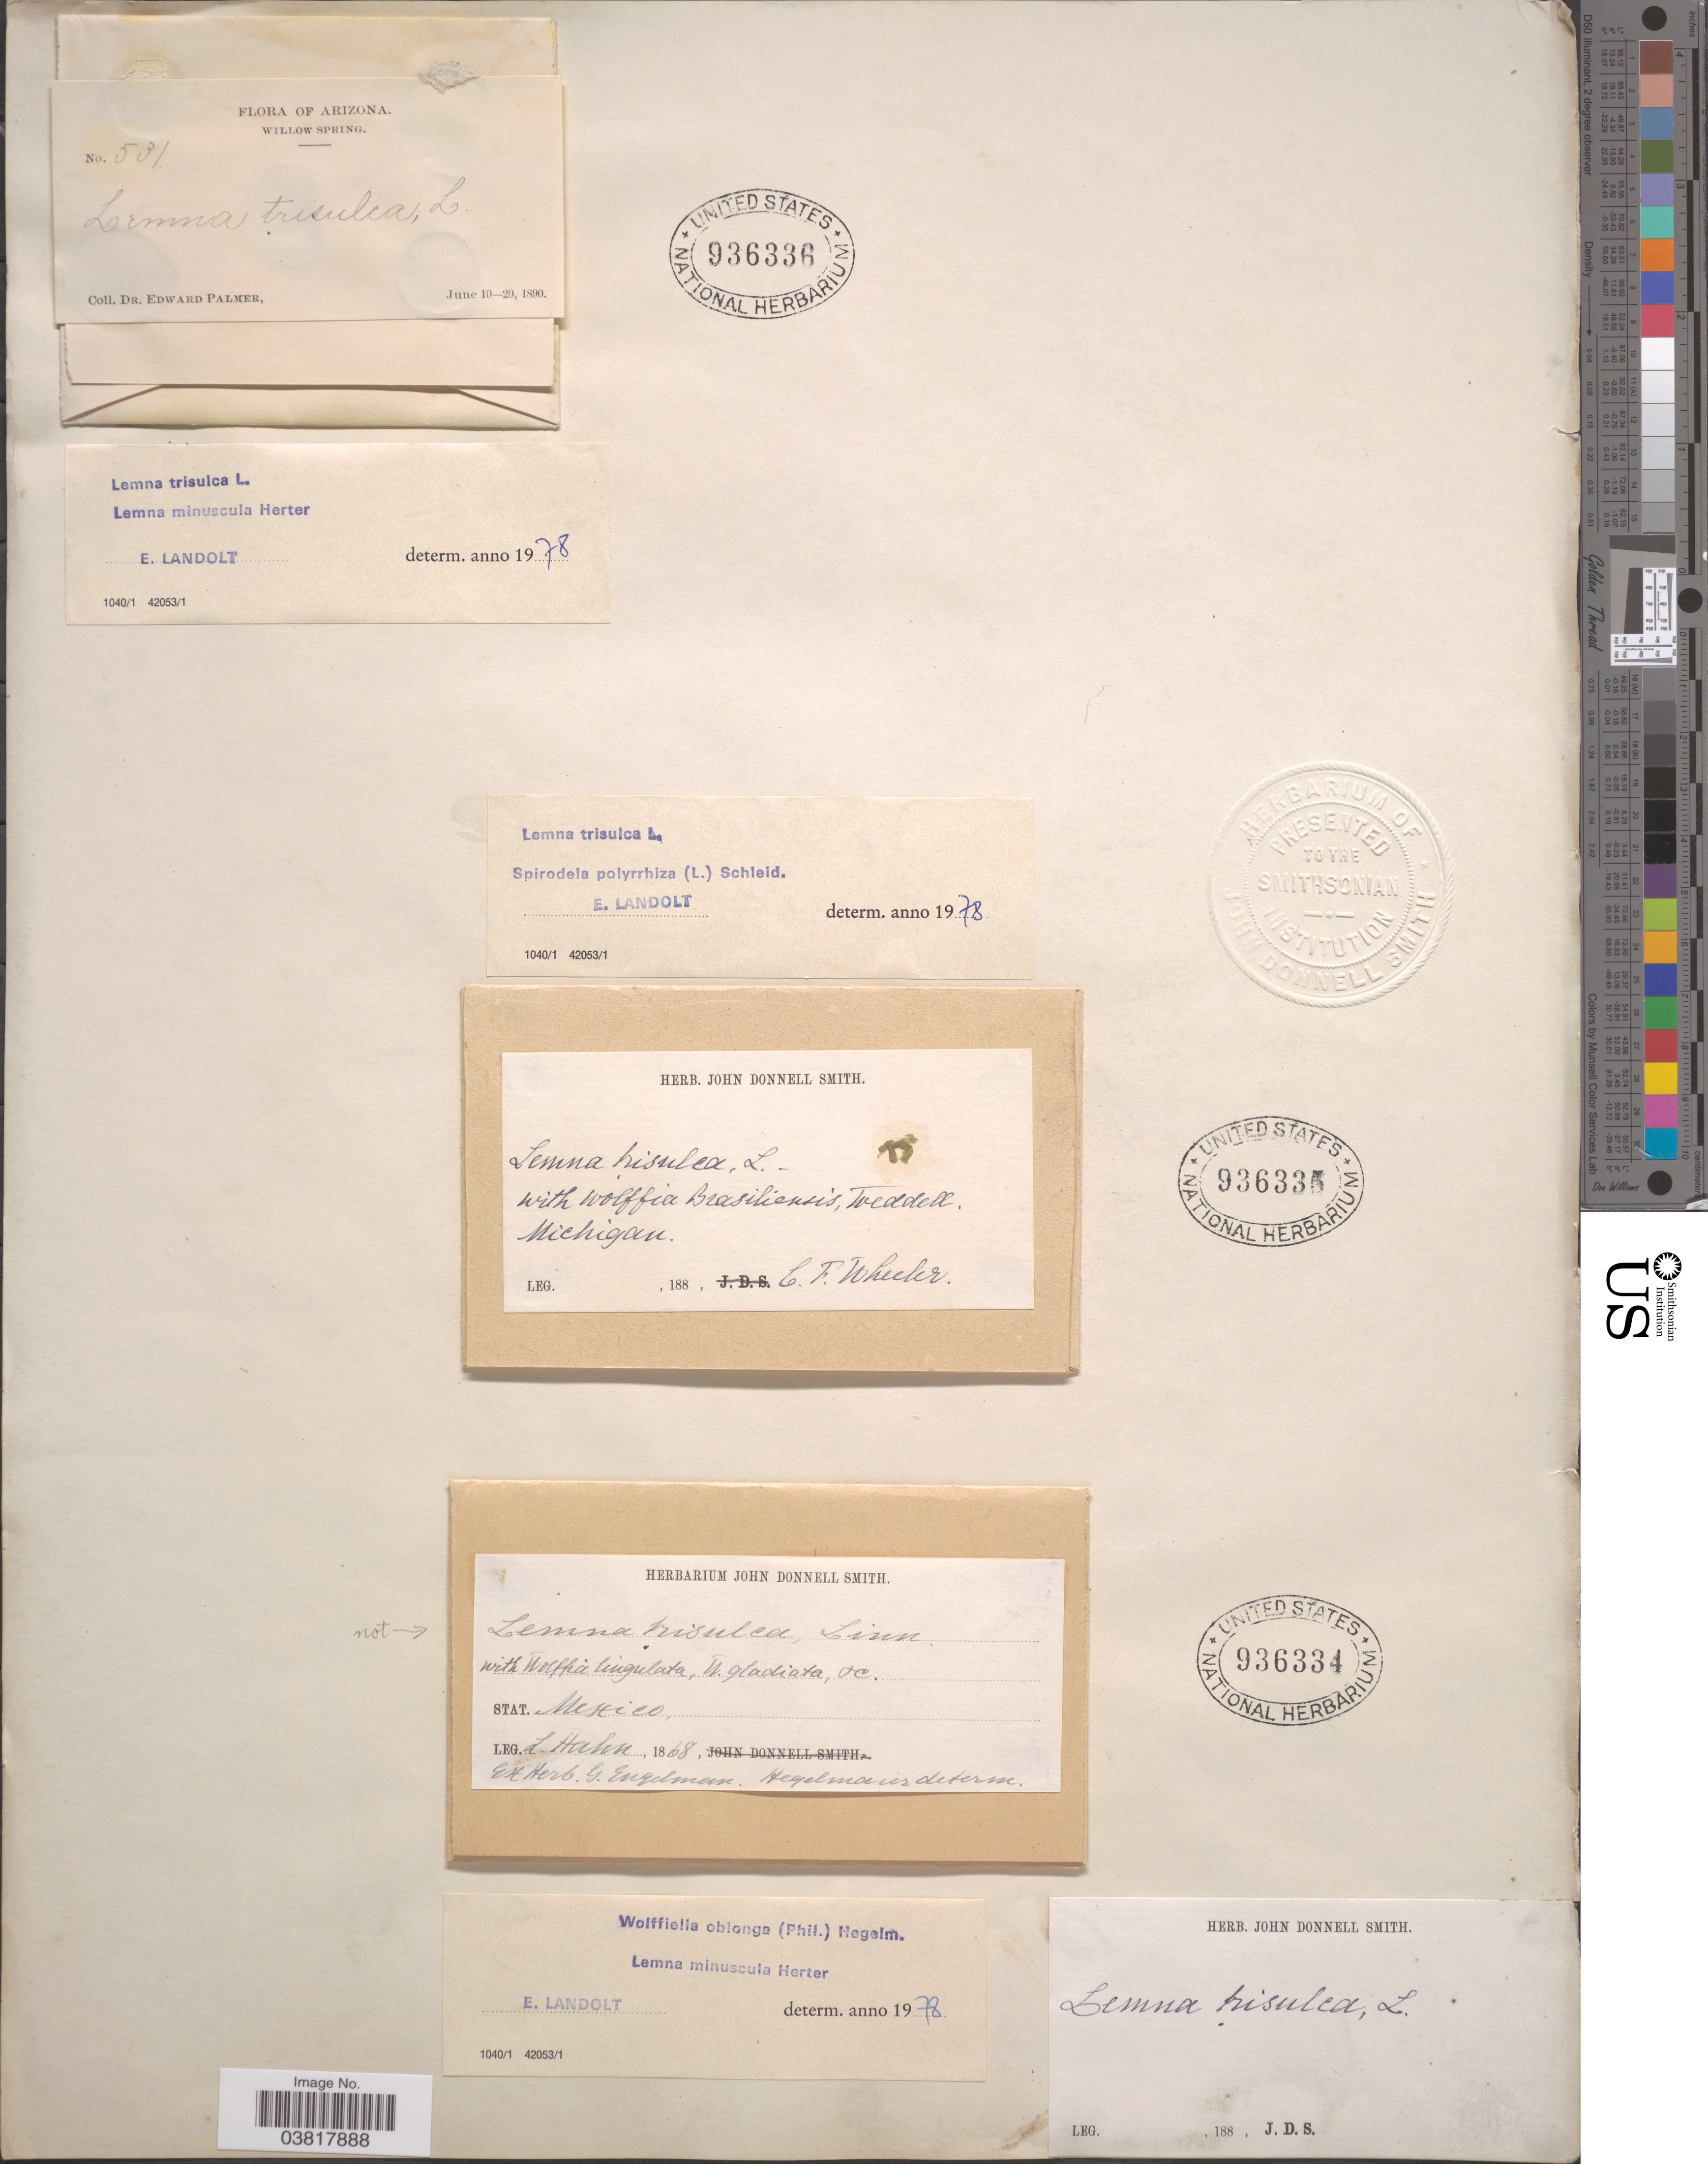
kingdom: Plantae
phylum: Tracheophyta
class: Liliopsida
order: Alismatales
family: Araceae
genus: Lemna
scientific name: Lemna trisulca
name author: L.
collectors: C. Wheeler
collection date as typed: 188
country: United States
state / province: Michigan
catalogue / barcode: US 936335-2